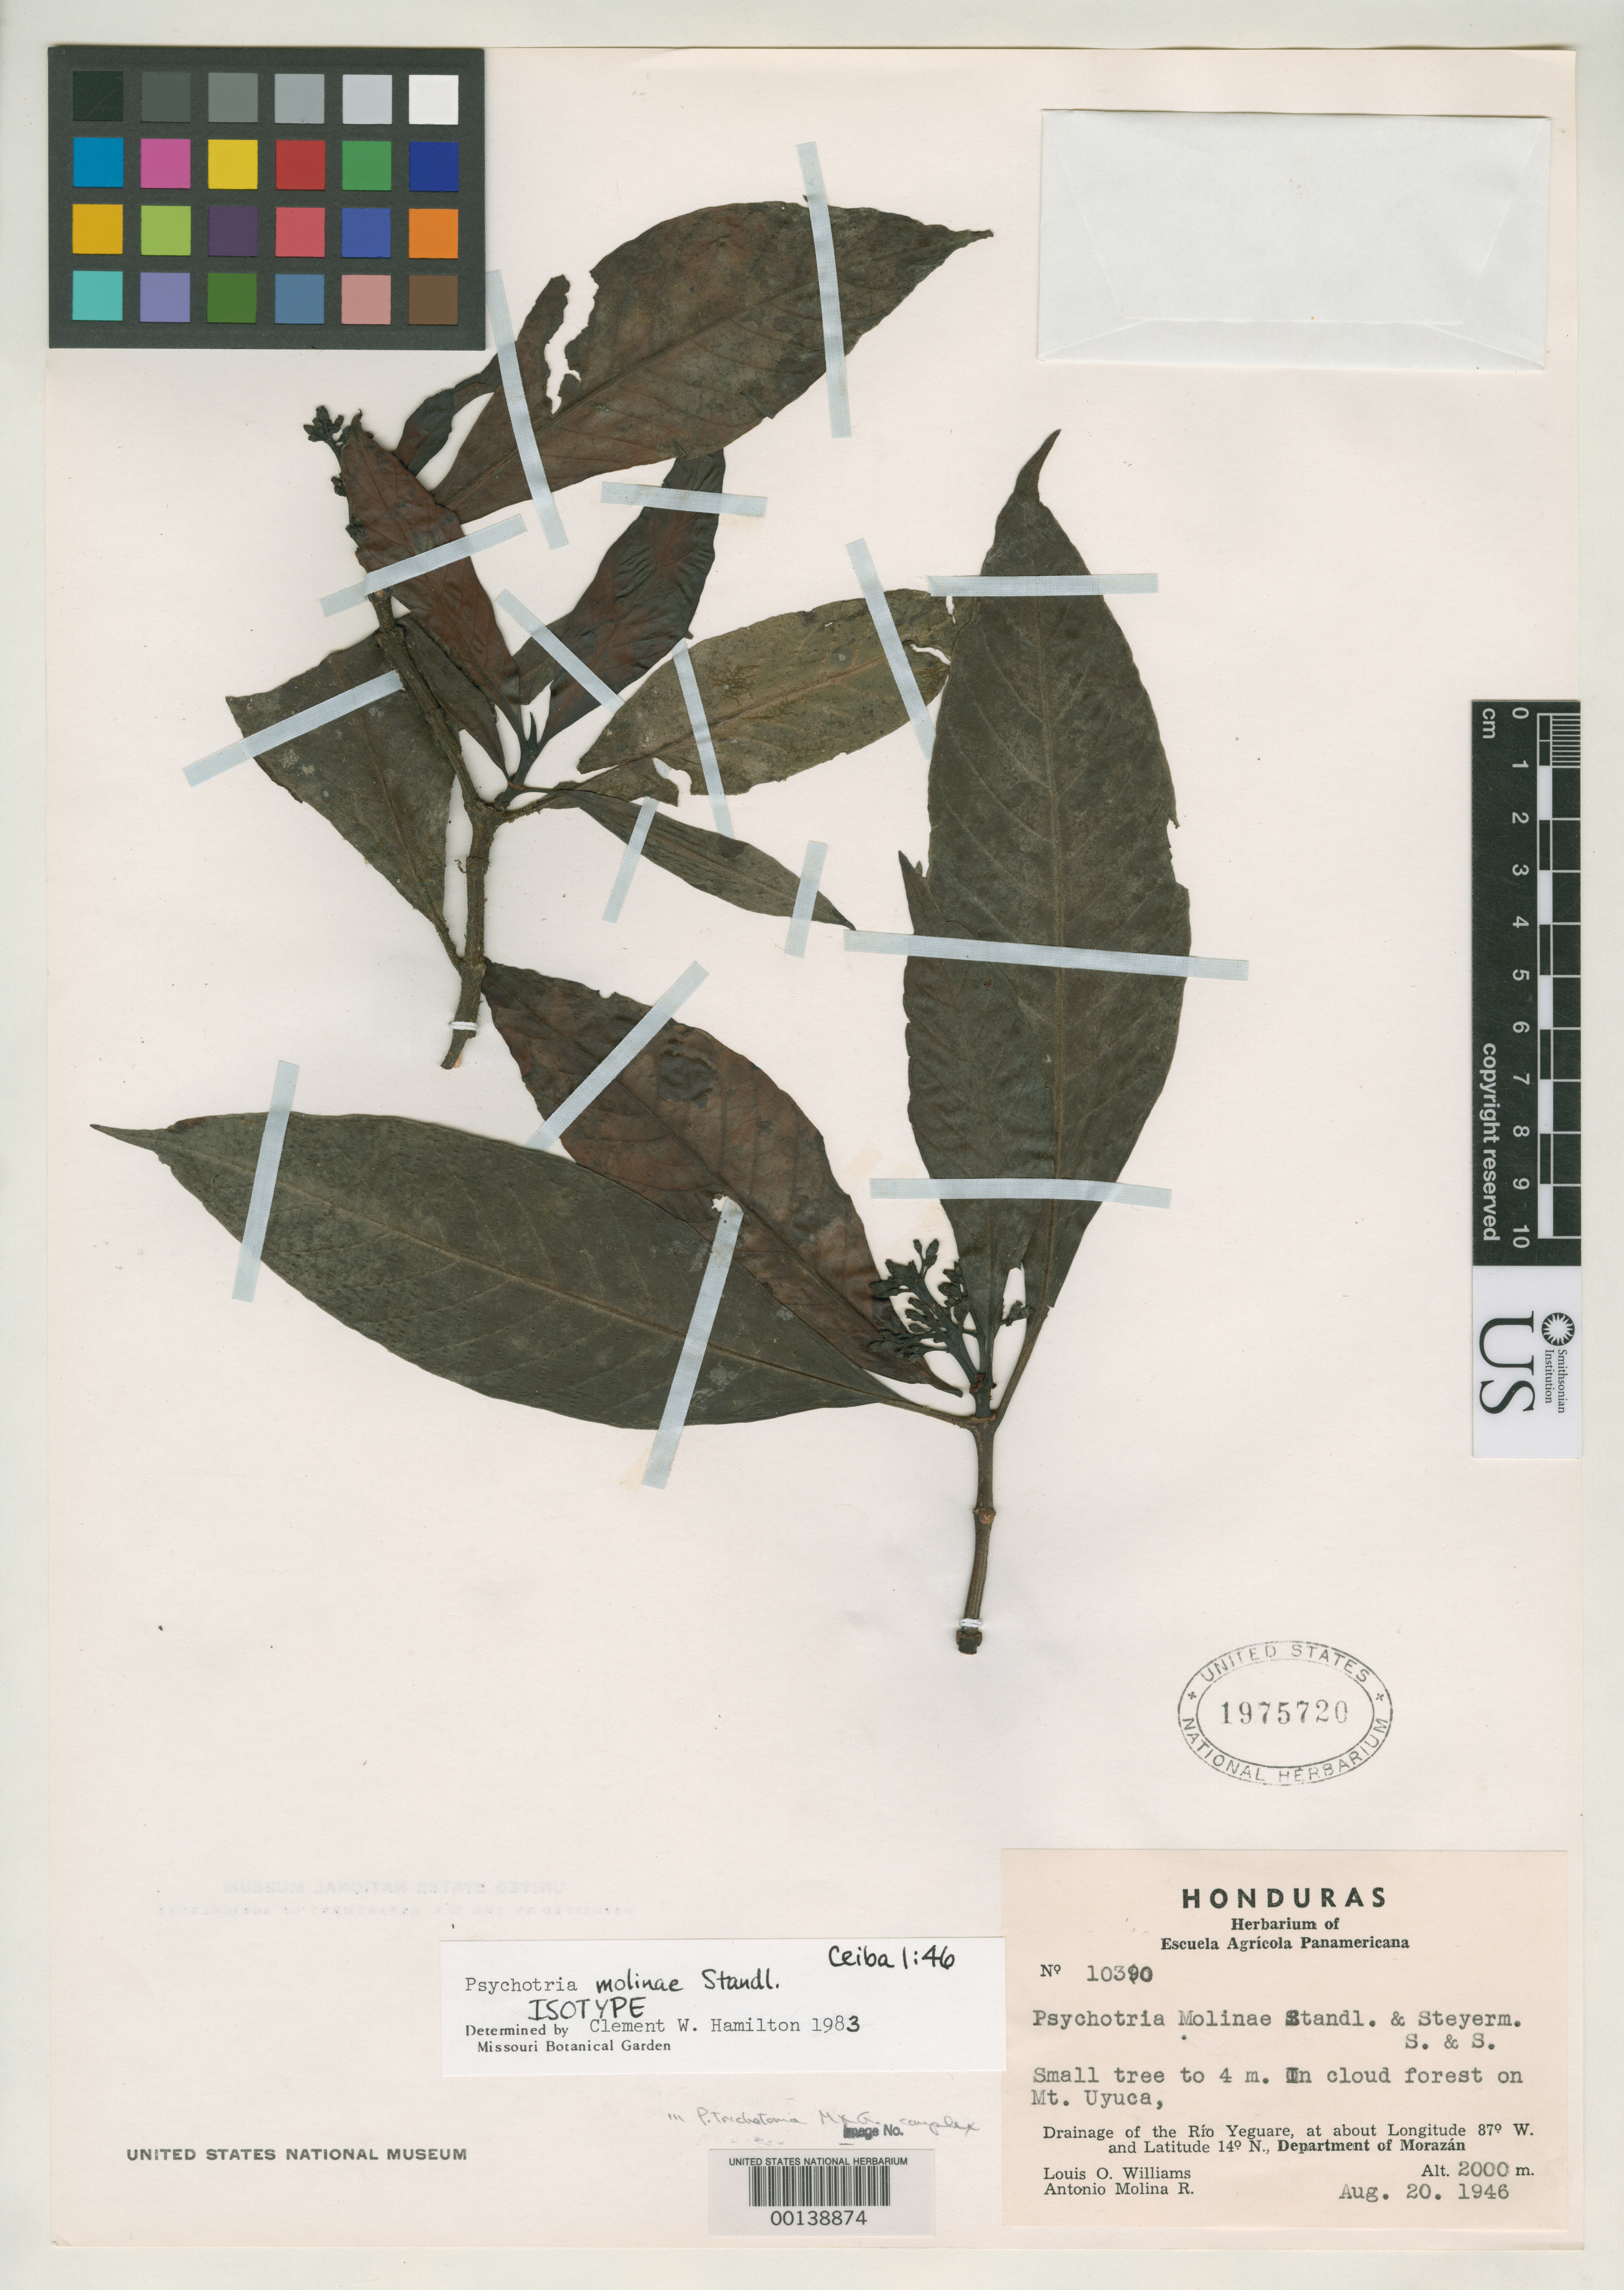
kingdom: Plantae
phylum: Tracheophyta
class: Magnoliopsida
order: Gentianales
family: Rubiaceae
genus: Psychotria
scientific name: Psychotria molinae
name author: Standl.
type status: Isotype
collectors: L. O. Williams & A. Molina R.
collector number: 10390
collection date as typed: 20 Aug 1946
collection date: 1946-08-20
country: Honduras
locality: Cerro de Uyuca.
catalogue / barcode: US 1975720